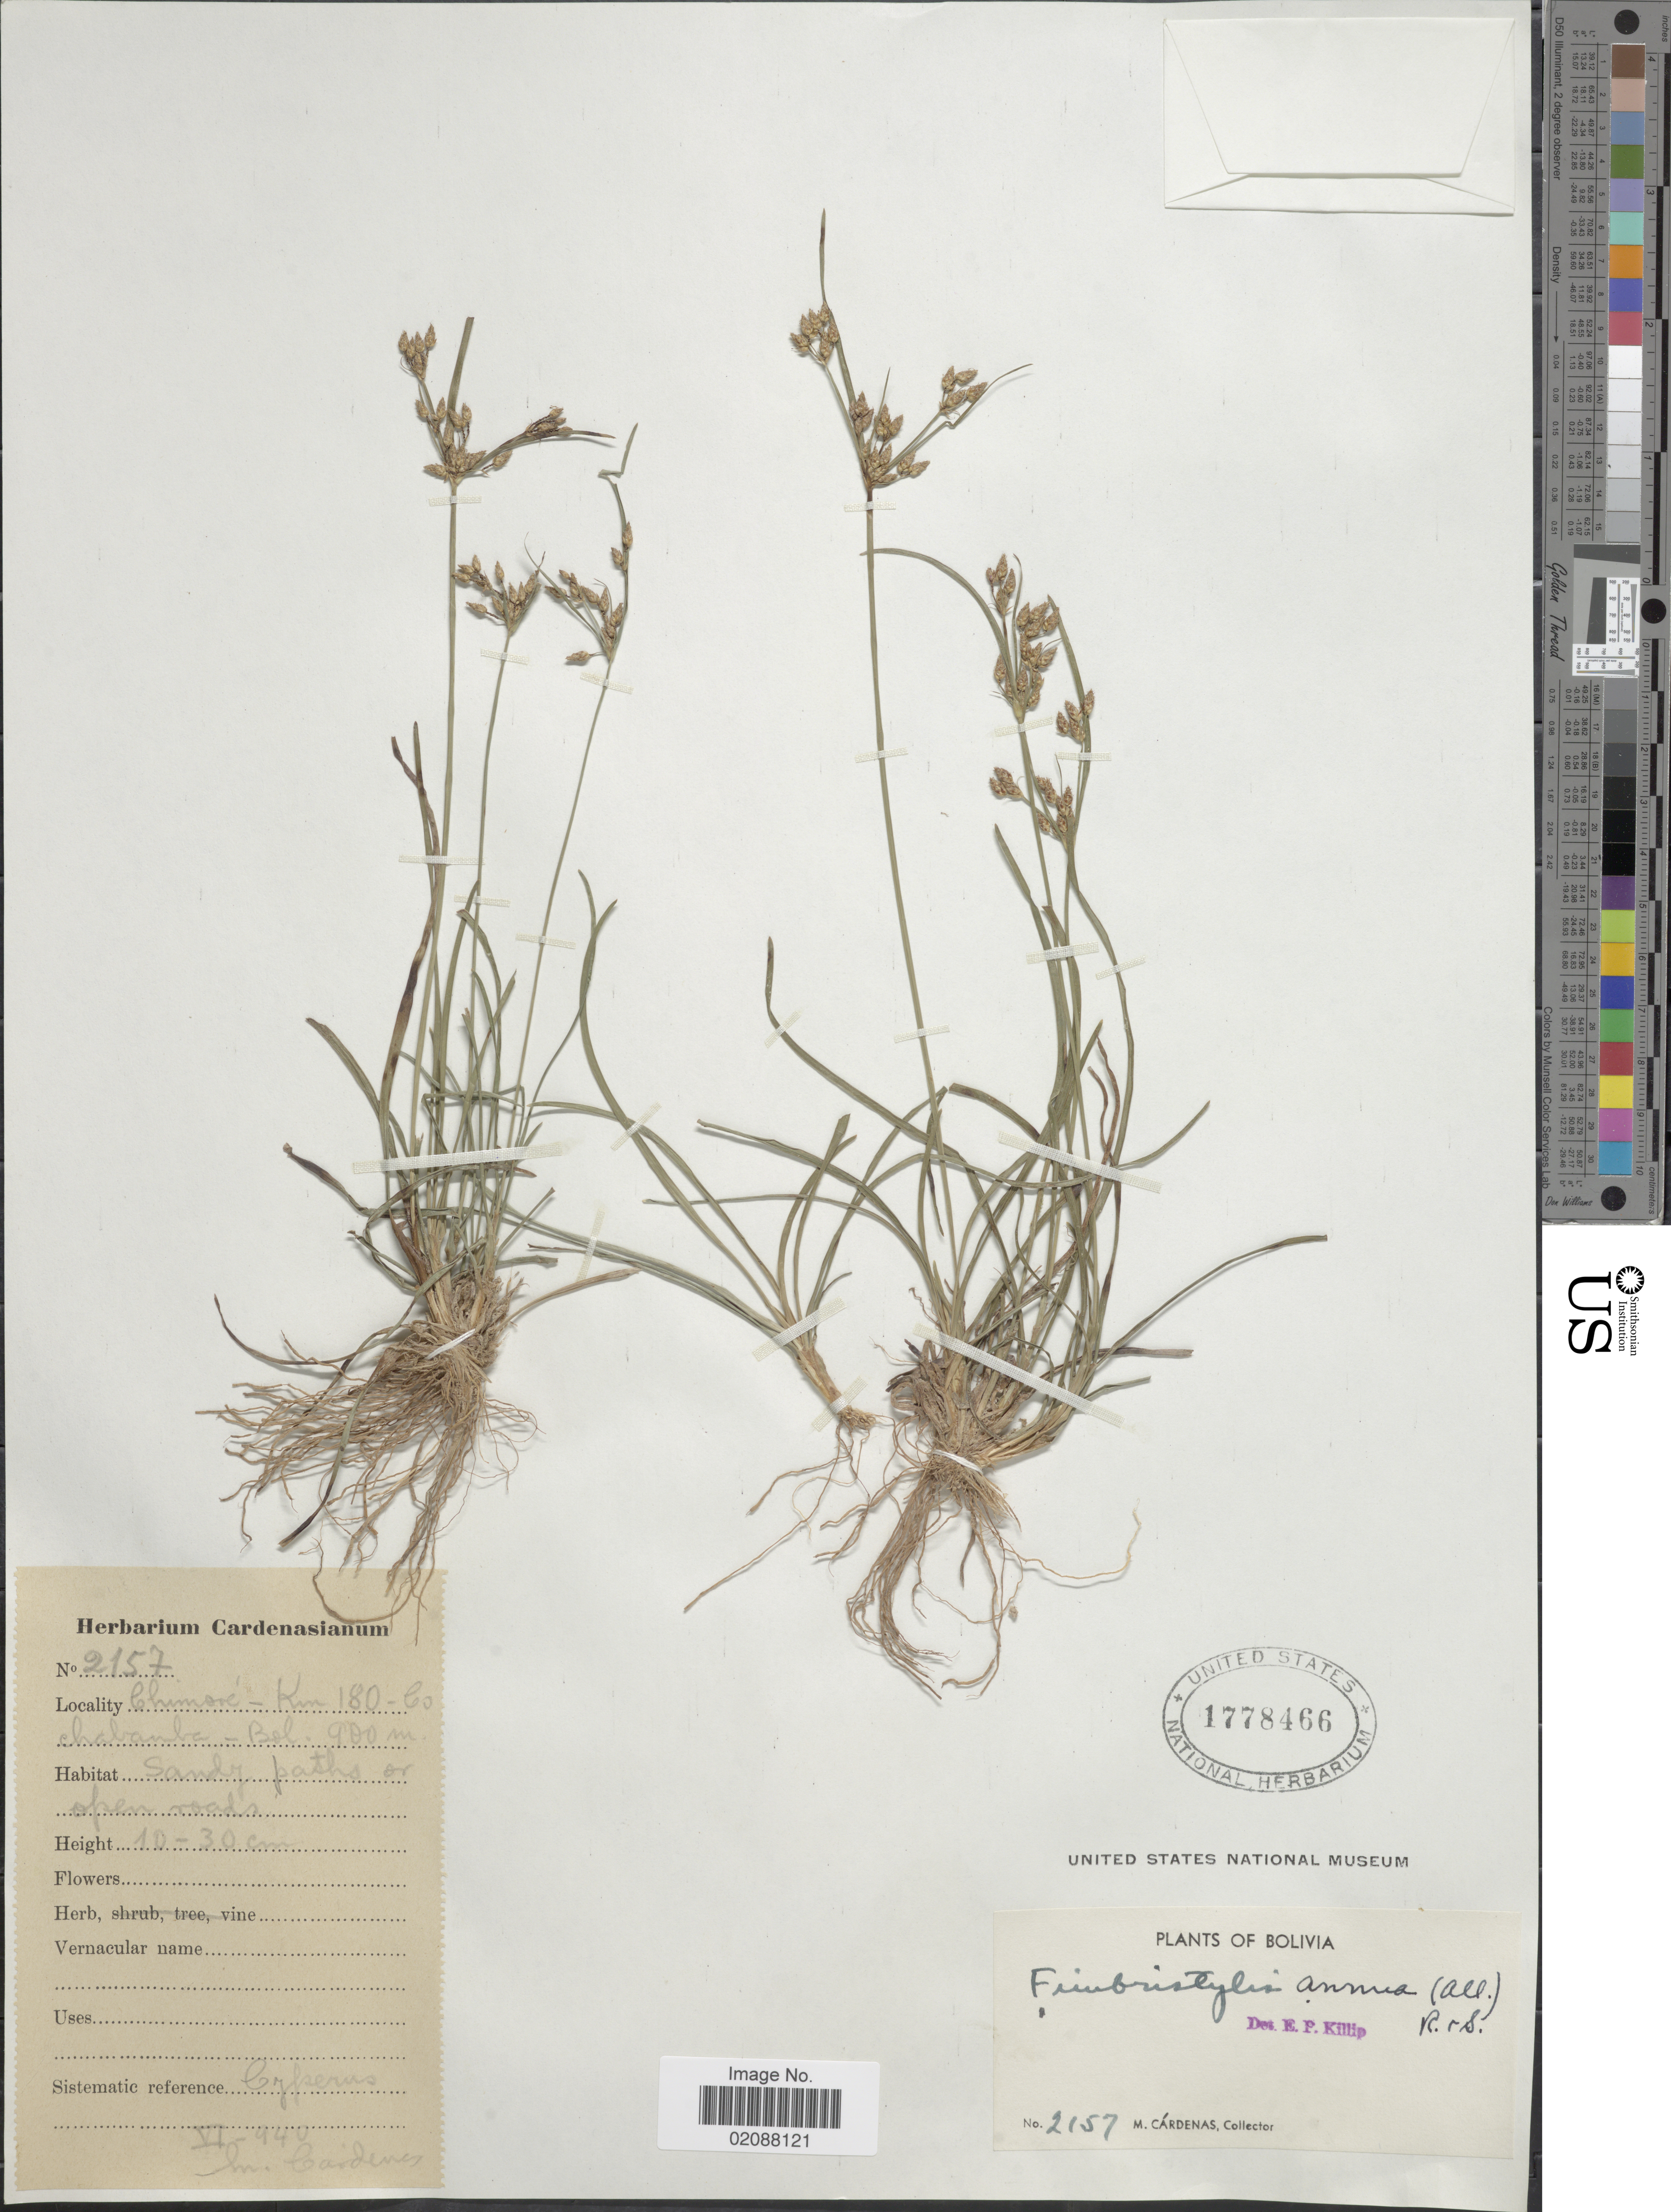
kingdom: Plantae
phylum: Tracheophyta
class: Liliopsida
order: Poales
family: Cyperaceae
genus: Fimbristylis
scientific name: Fimbristylis annua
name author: (All.) Roem. & Schult.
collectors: M. Cárdenas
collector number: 2157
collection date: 1940-06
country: Bolivia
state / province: Cochabamba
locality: Chimore- Km 180, sandy paths or open roads.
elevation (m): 900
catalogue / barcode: US 1778466